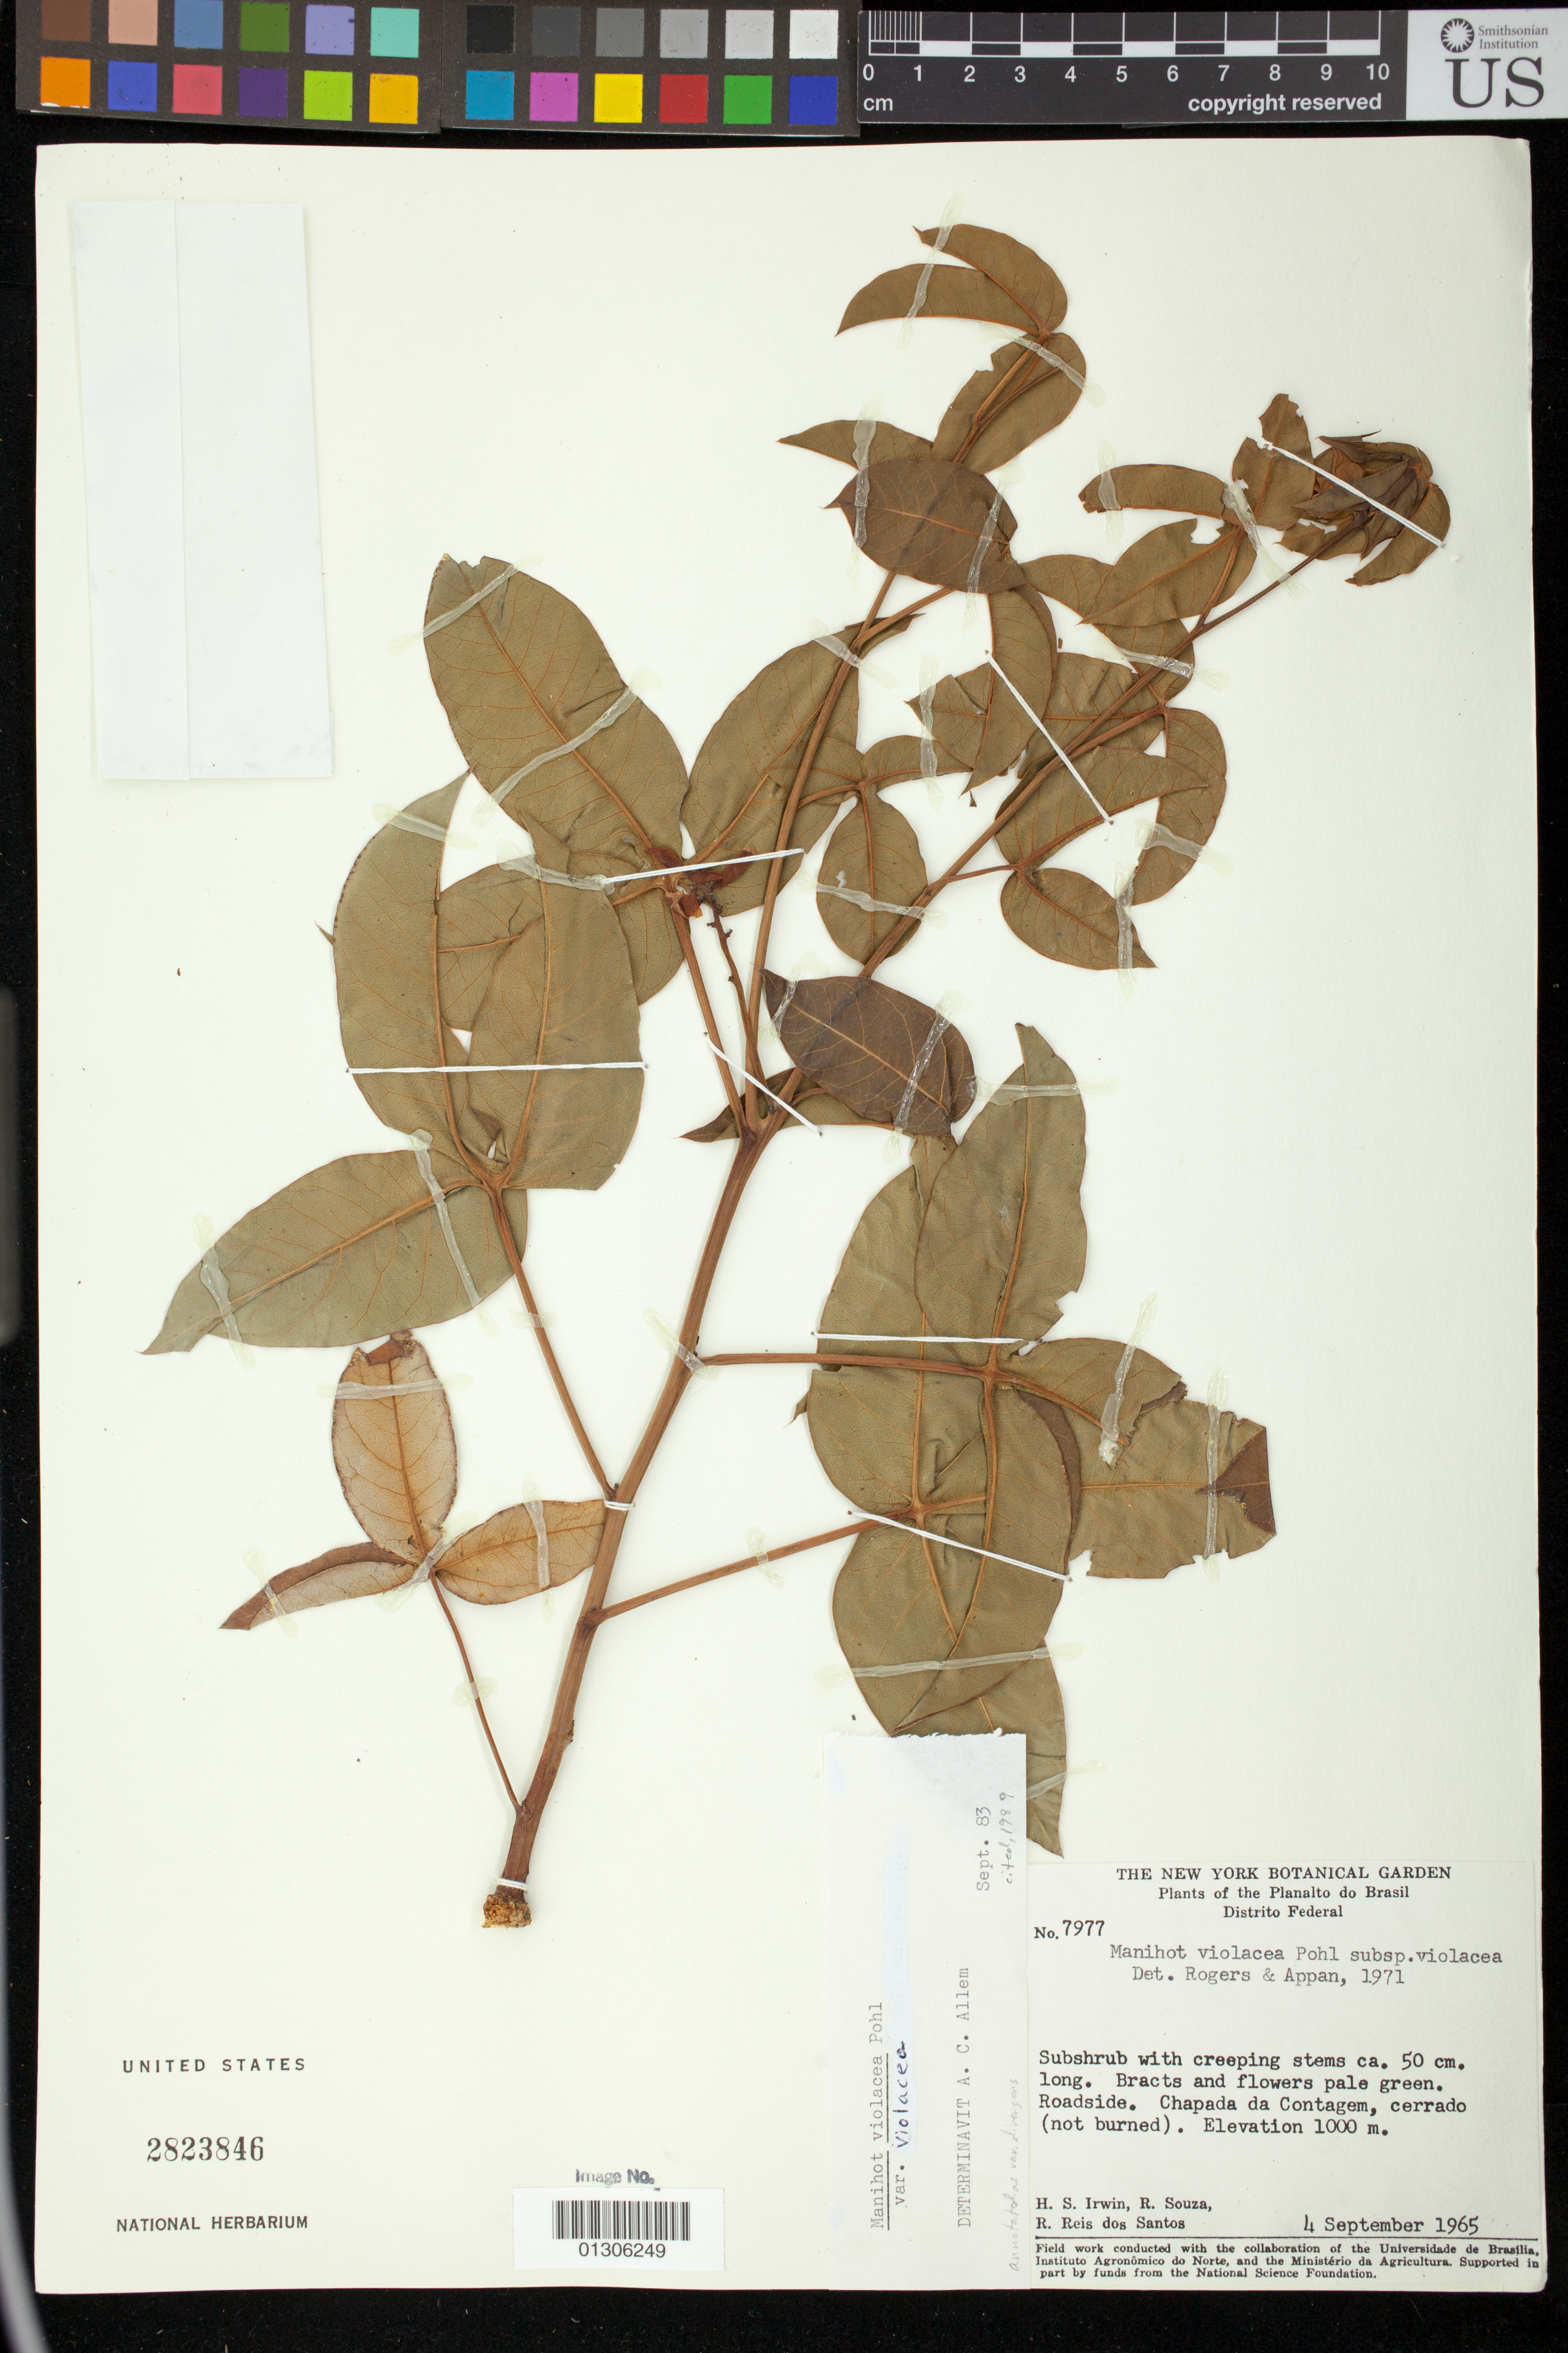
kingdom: Plantae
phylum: Tracheophyta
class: Magnoliopsida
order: Malpighiales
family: Euphorbiaceae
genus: Manihot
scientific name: Manihot divergens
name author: Pohl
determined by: Mendoza, M.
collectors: H. Irwin, R. Souza & R. Reis dos Santos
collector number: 7977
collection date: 1965-04-09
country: Brazil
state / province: Distrito Federal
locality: Chapada da Contagem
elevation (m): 1000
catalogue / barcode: US 2823846